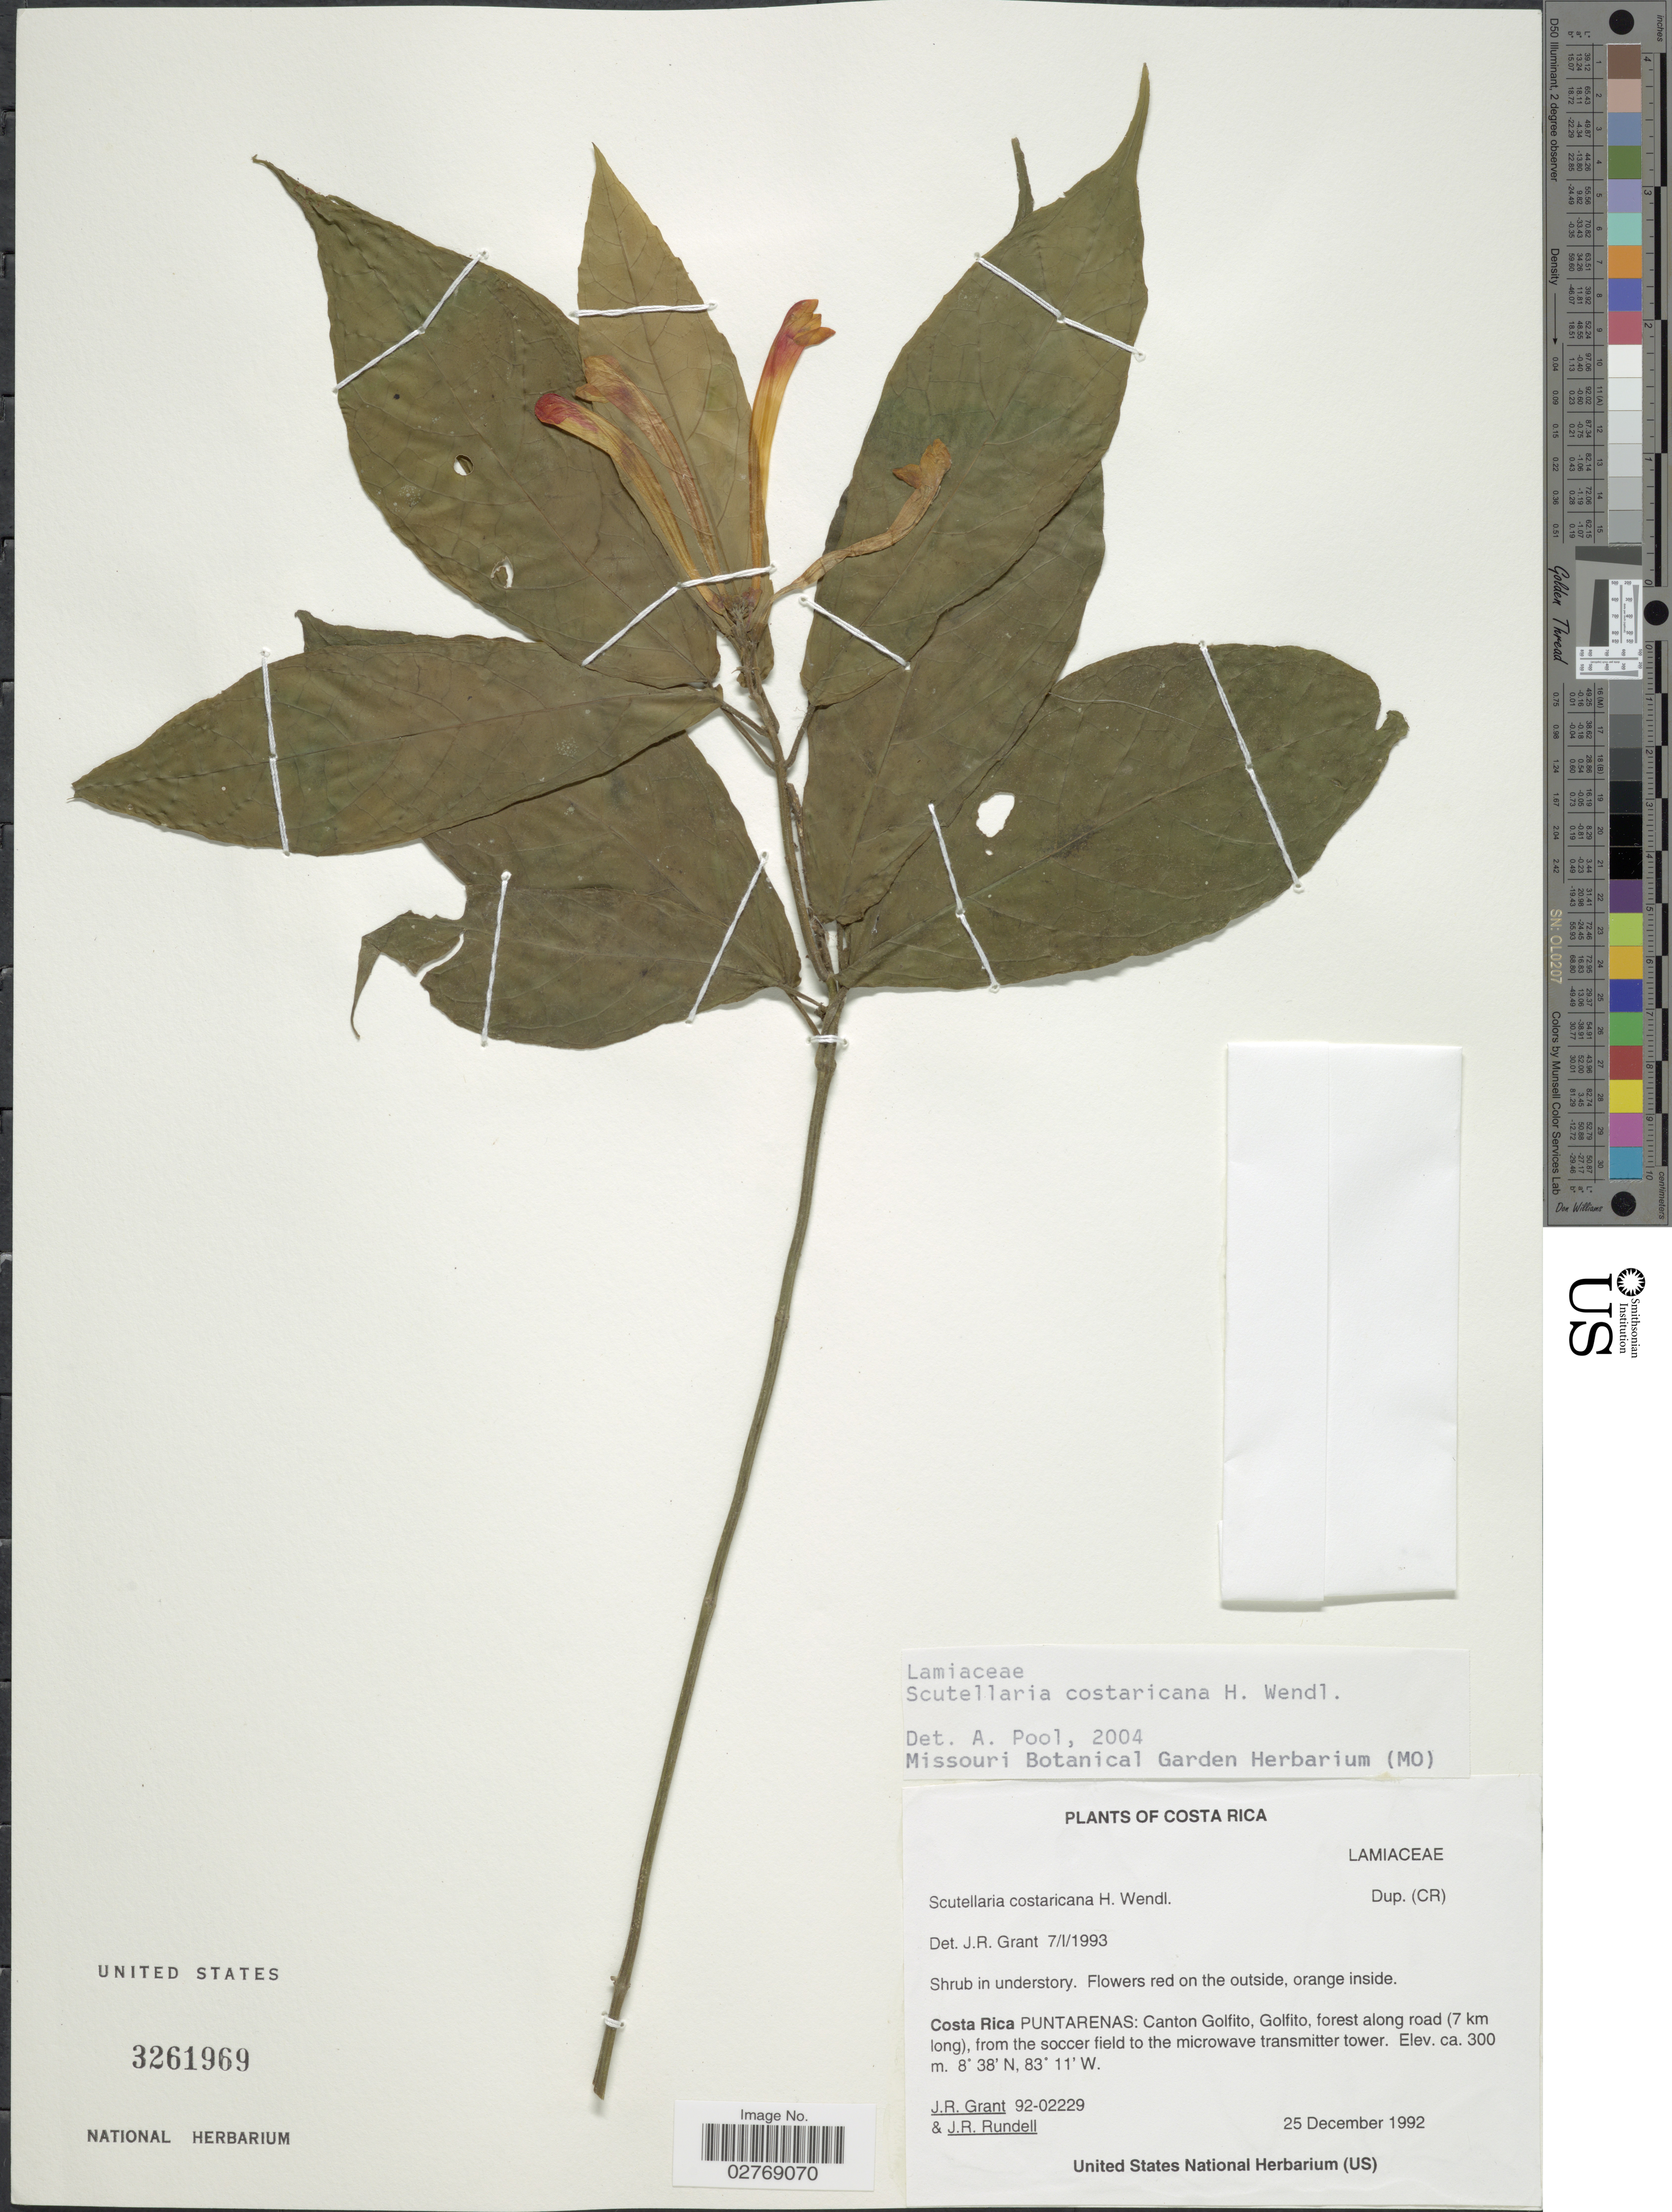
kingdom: Plantae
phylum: Tracheophyta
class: Magnoliopsida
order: Lamiales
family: Lamiaceae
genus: Scutellaria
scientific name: Scutellaria costaricana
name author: H. Wendl.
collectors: J. Grant & J. R. Rundell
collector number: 92-02229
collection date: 1992-12-25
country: Costa Rica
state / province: Puntarenas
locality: Canton Golfito, Golfito, forest along (7 km long), from the soccer field to the microwave transmitter tower.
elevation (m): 300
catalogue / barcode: US 3261969